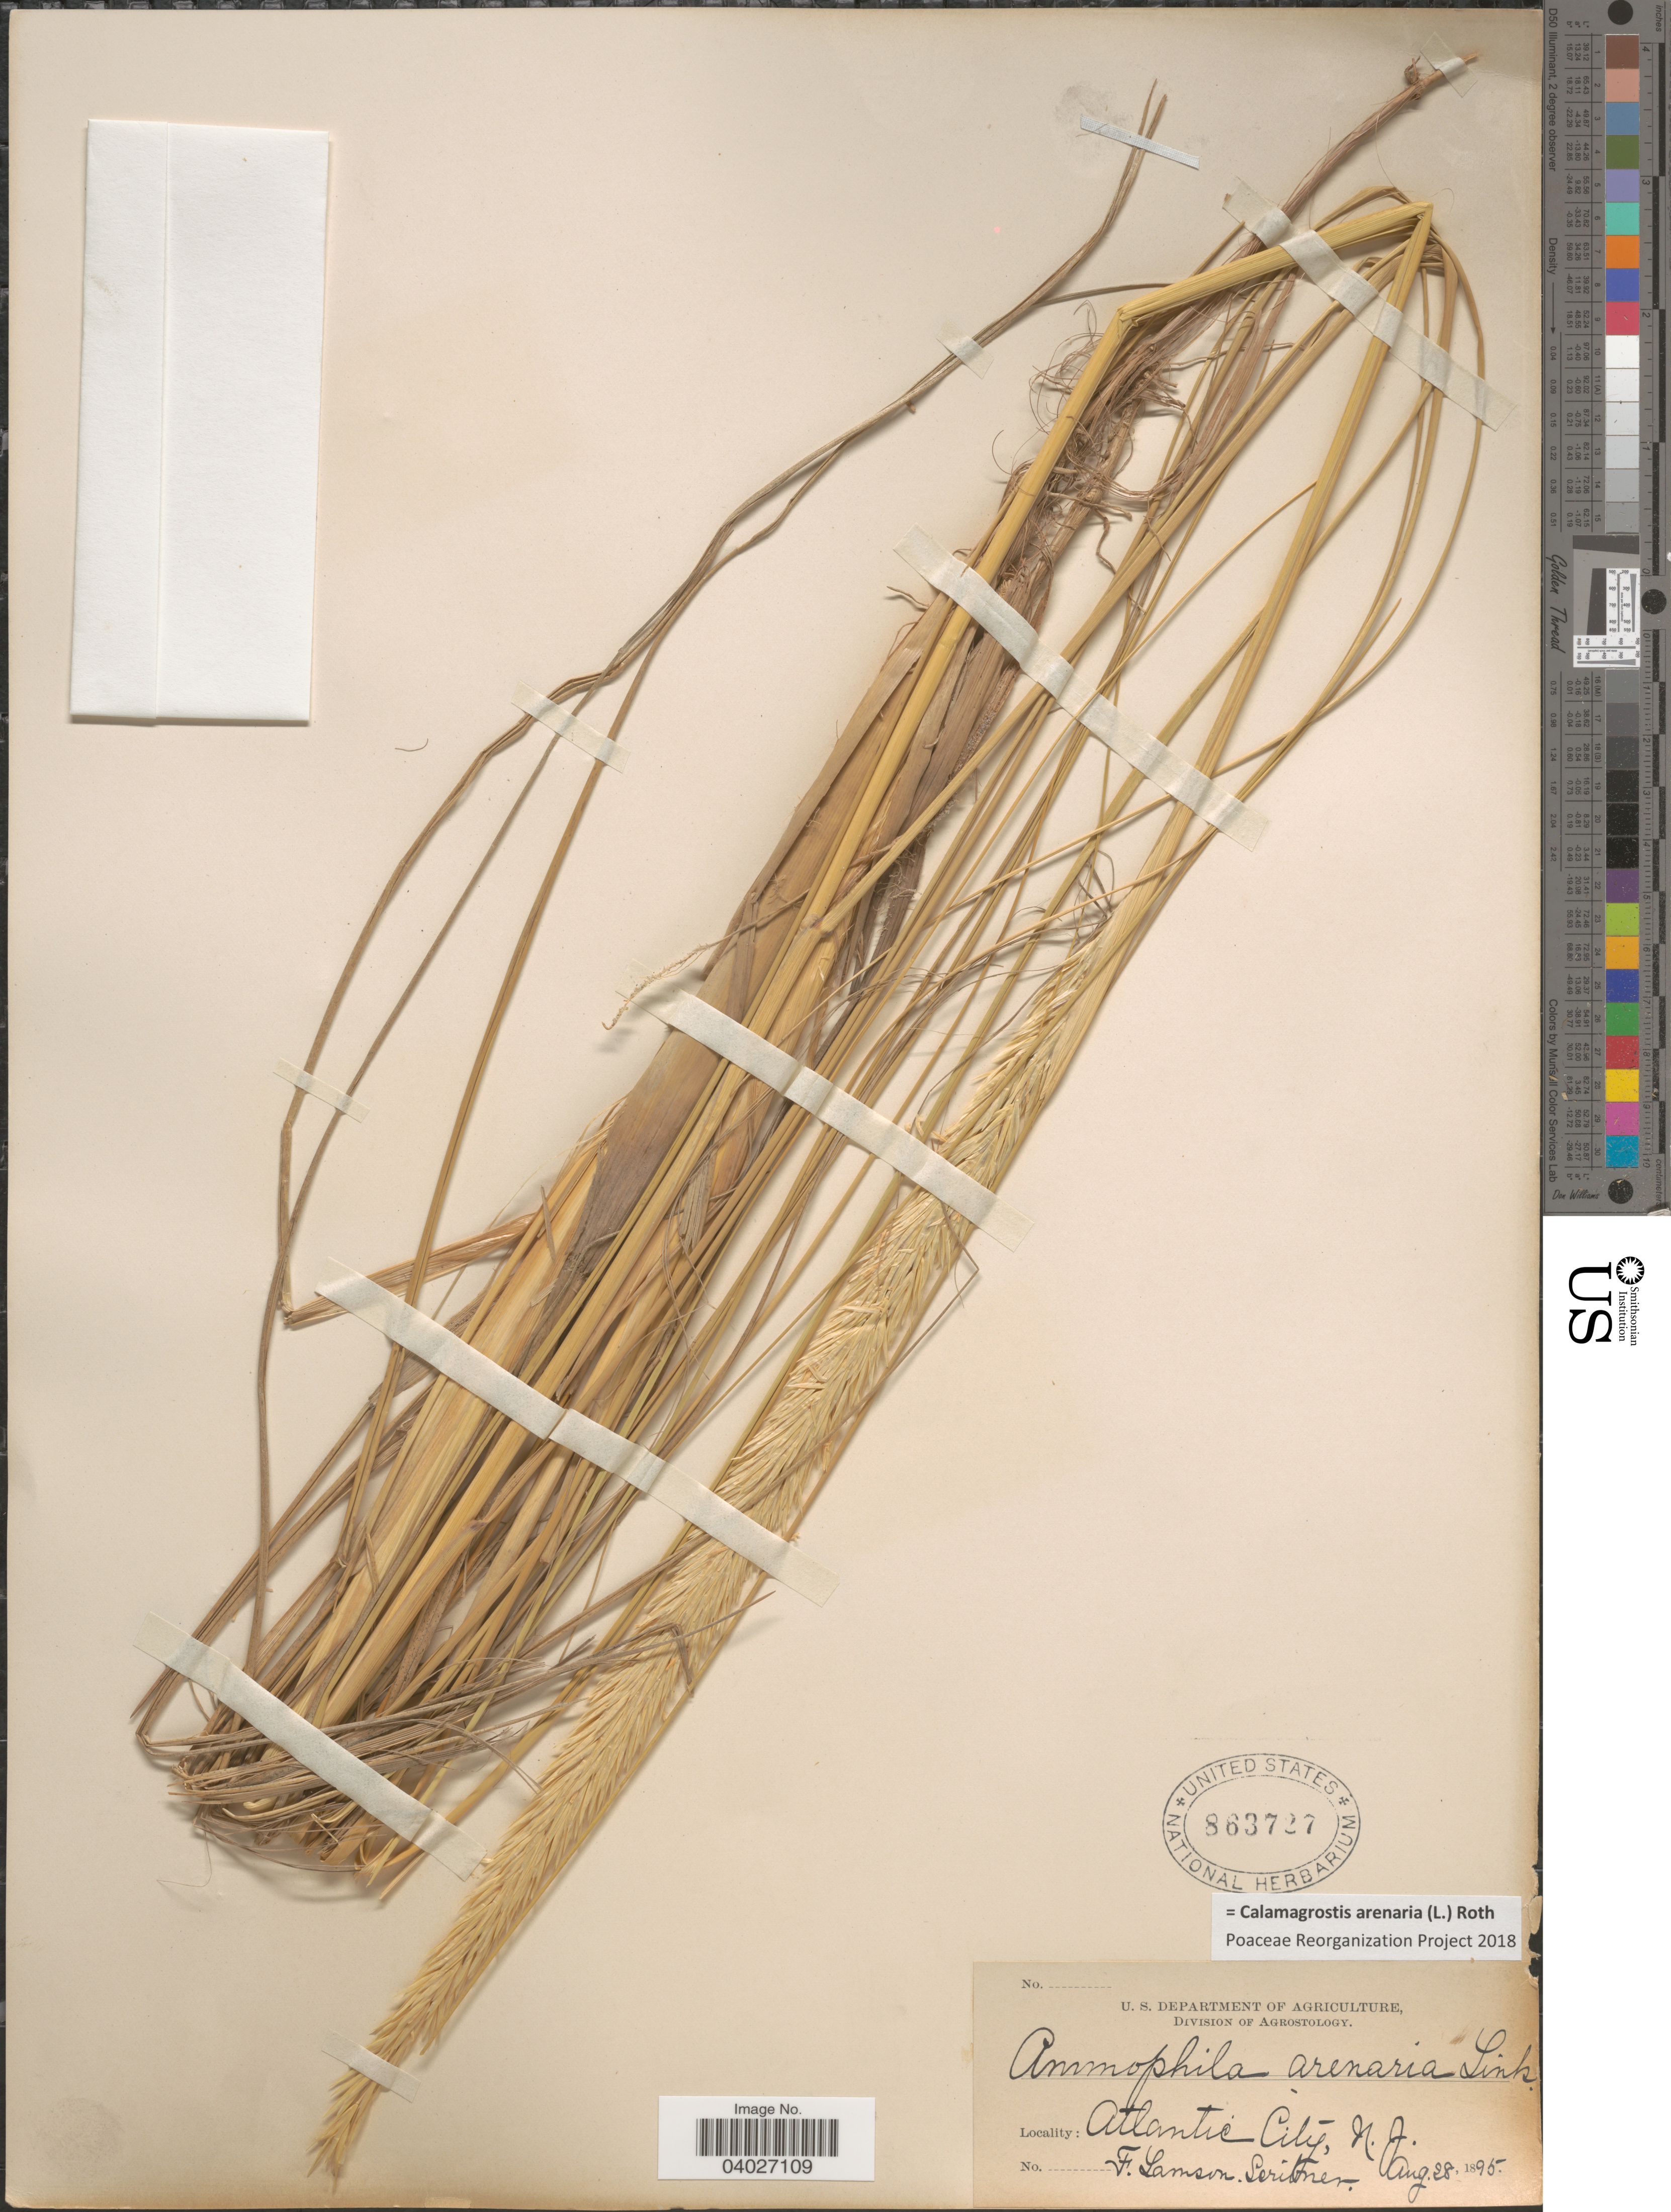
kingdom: Plantae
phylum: Tracheophyta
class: Liliopsida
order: Poales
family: Poaceae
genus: Calamagrostis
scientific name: Calamagrostis arenaria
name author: (L.) Roth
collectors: F. Lamson-Scribner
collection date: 1895-08-28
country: United States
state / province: New Jersey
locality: Atlantic City.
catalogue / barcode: US 863727